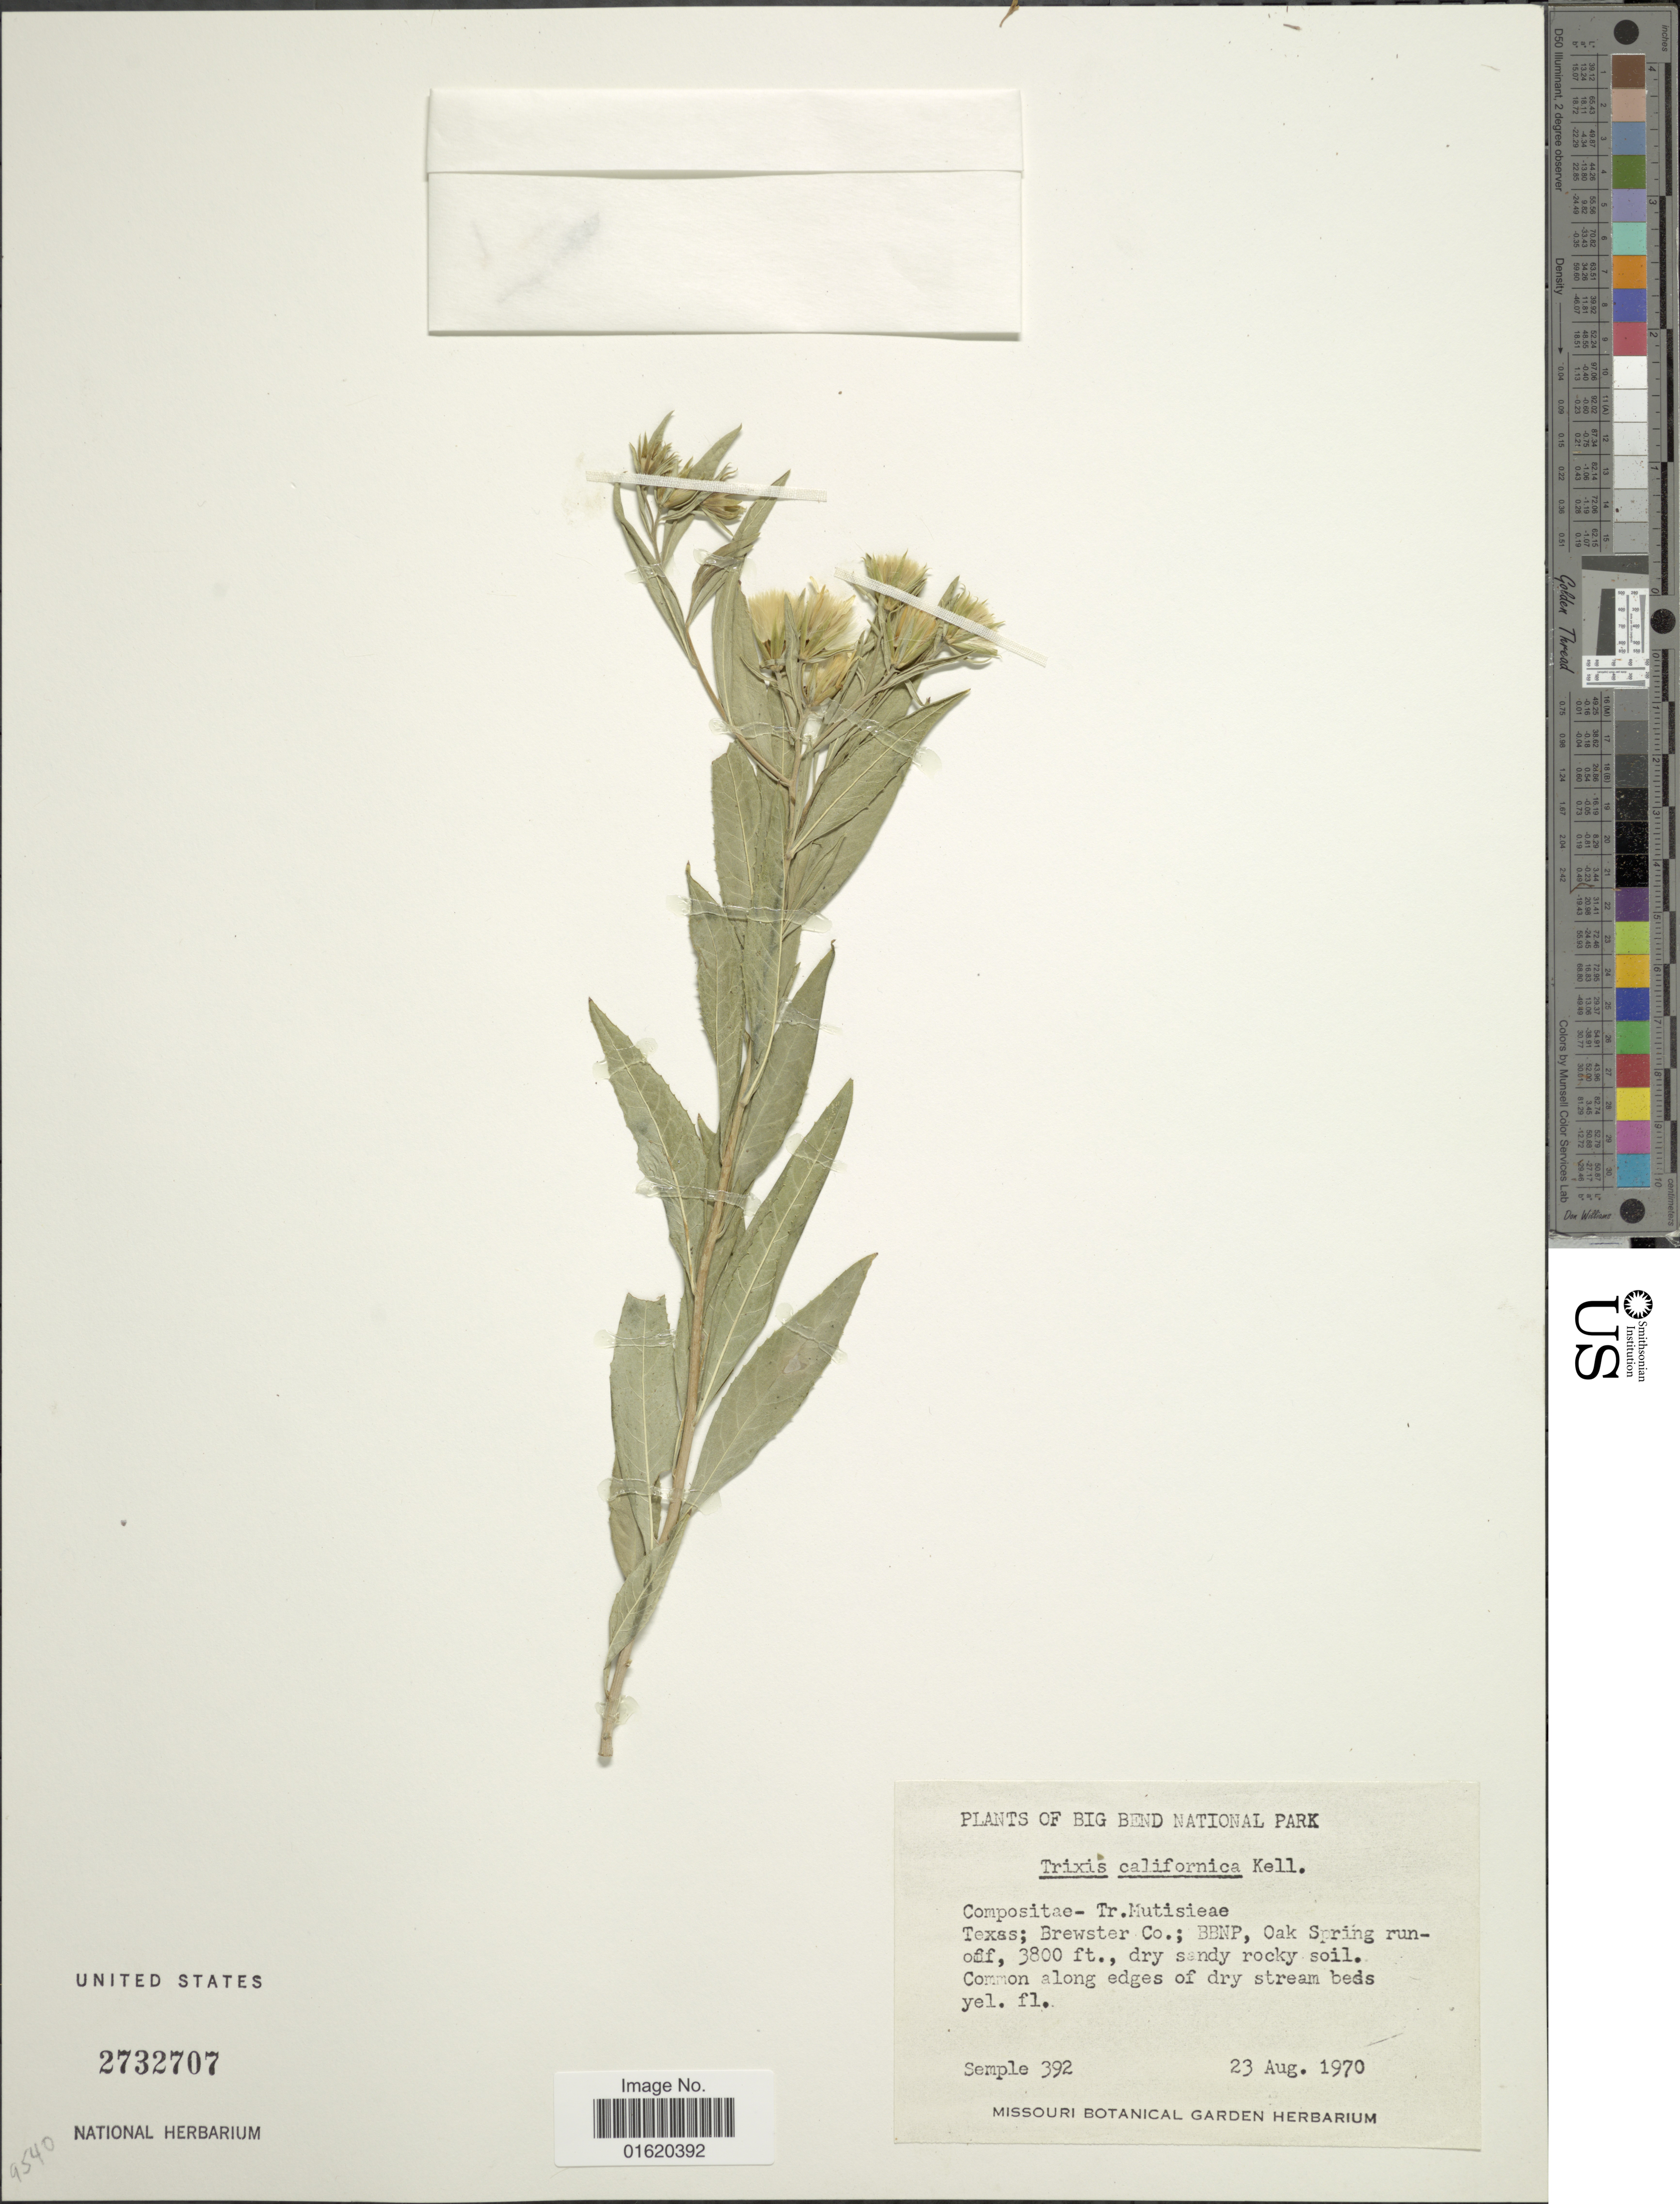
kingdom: Plantae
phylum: Tracheophyta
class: Magnoliopsida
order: Asterales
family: Asteraceae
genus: Trixis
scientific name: Trixis californica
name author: Kellogg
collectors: Missouri Botanical Garden (MO)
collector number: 392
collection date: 1970-08-23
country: United States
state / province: Texas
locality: Big Bend National Park, Brewster Co.; BBNP, Oak Spring run-off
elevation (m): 1158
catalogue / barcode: US 2732707